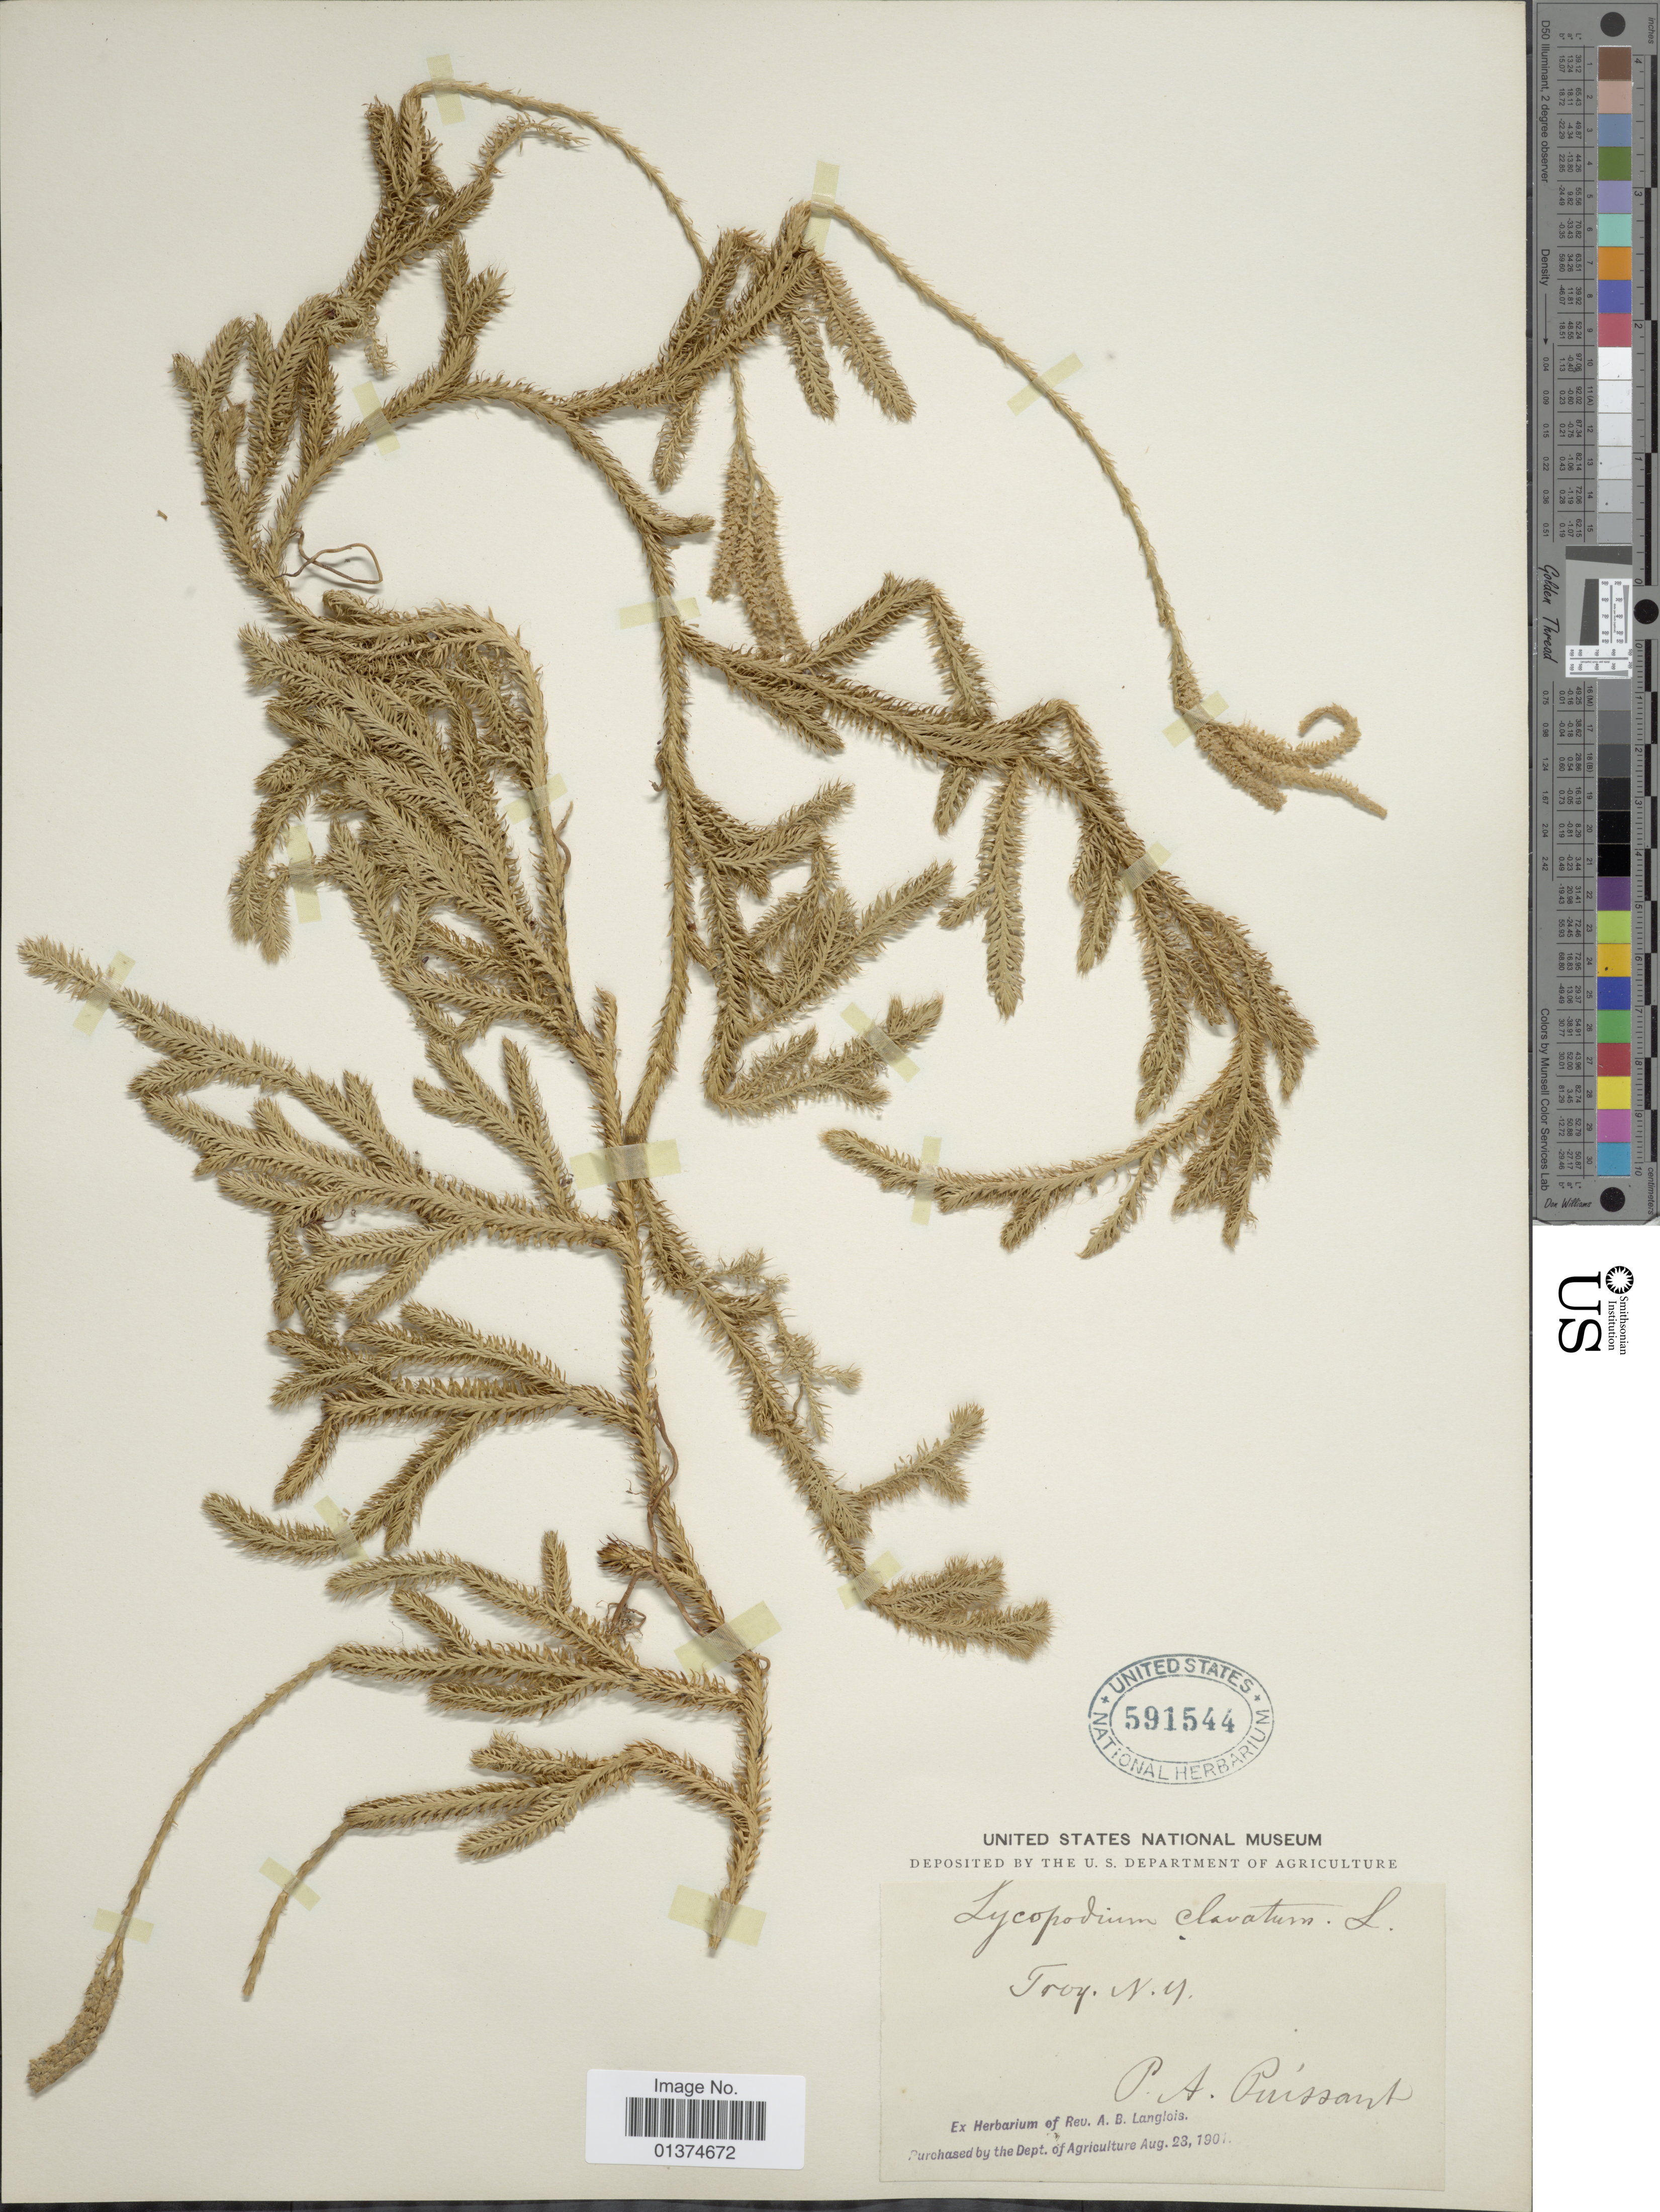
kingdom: Plantae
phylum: Tracheophyta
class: Lycopodiopsida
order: Lycopodiales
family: Lycopodiaceae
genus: Lycopodium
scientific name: Lycopodium clavatum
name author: L.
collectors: P. Puissant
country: United States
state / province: New York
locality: Troy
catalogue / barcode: US 591544